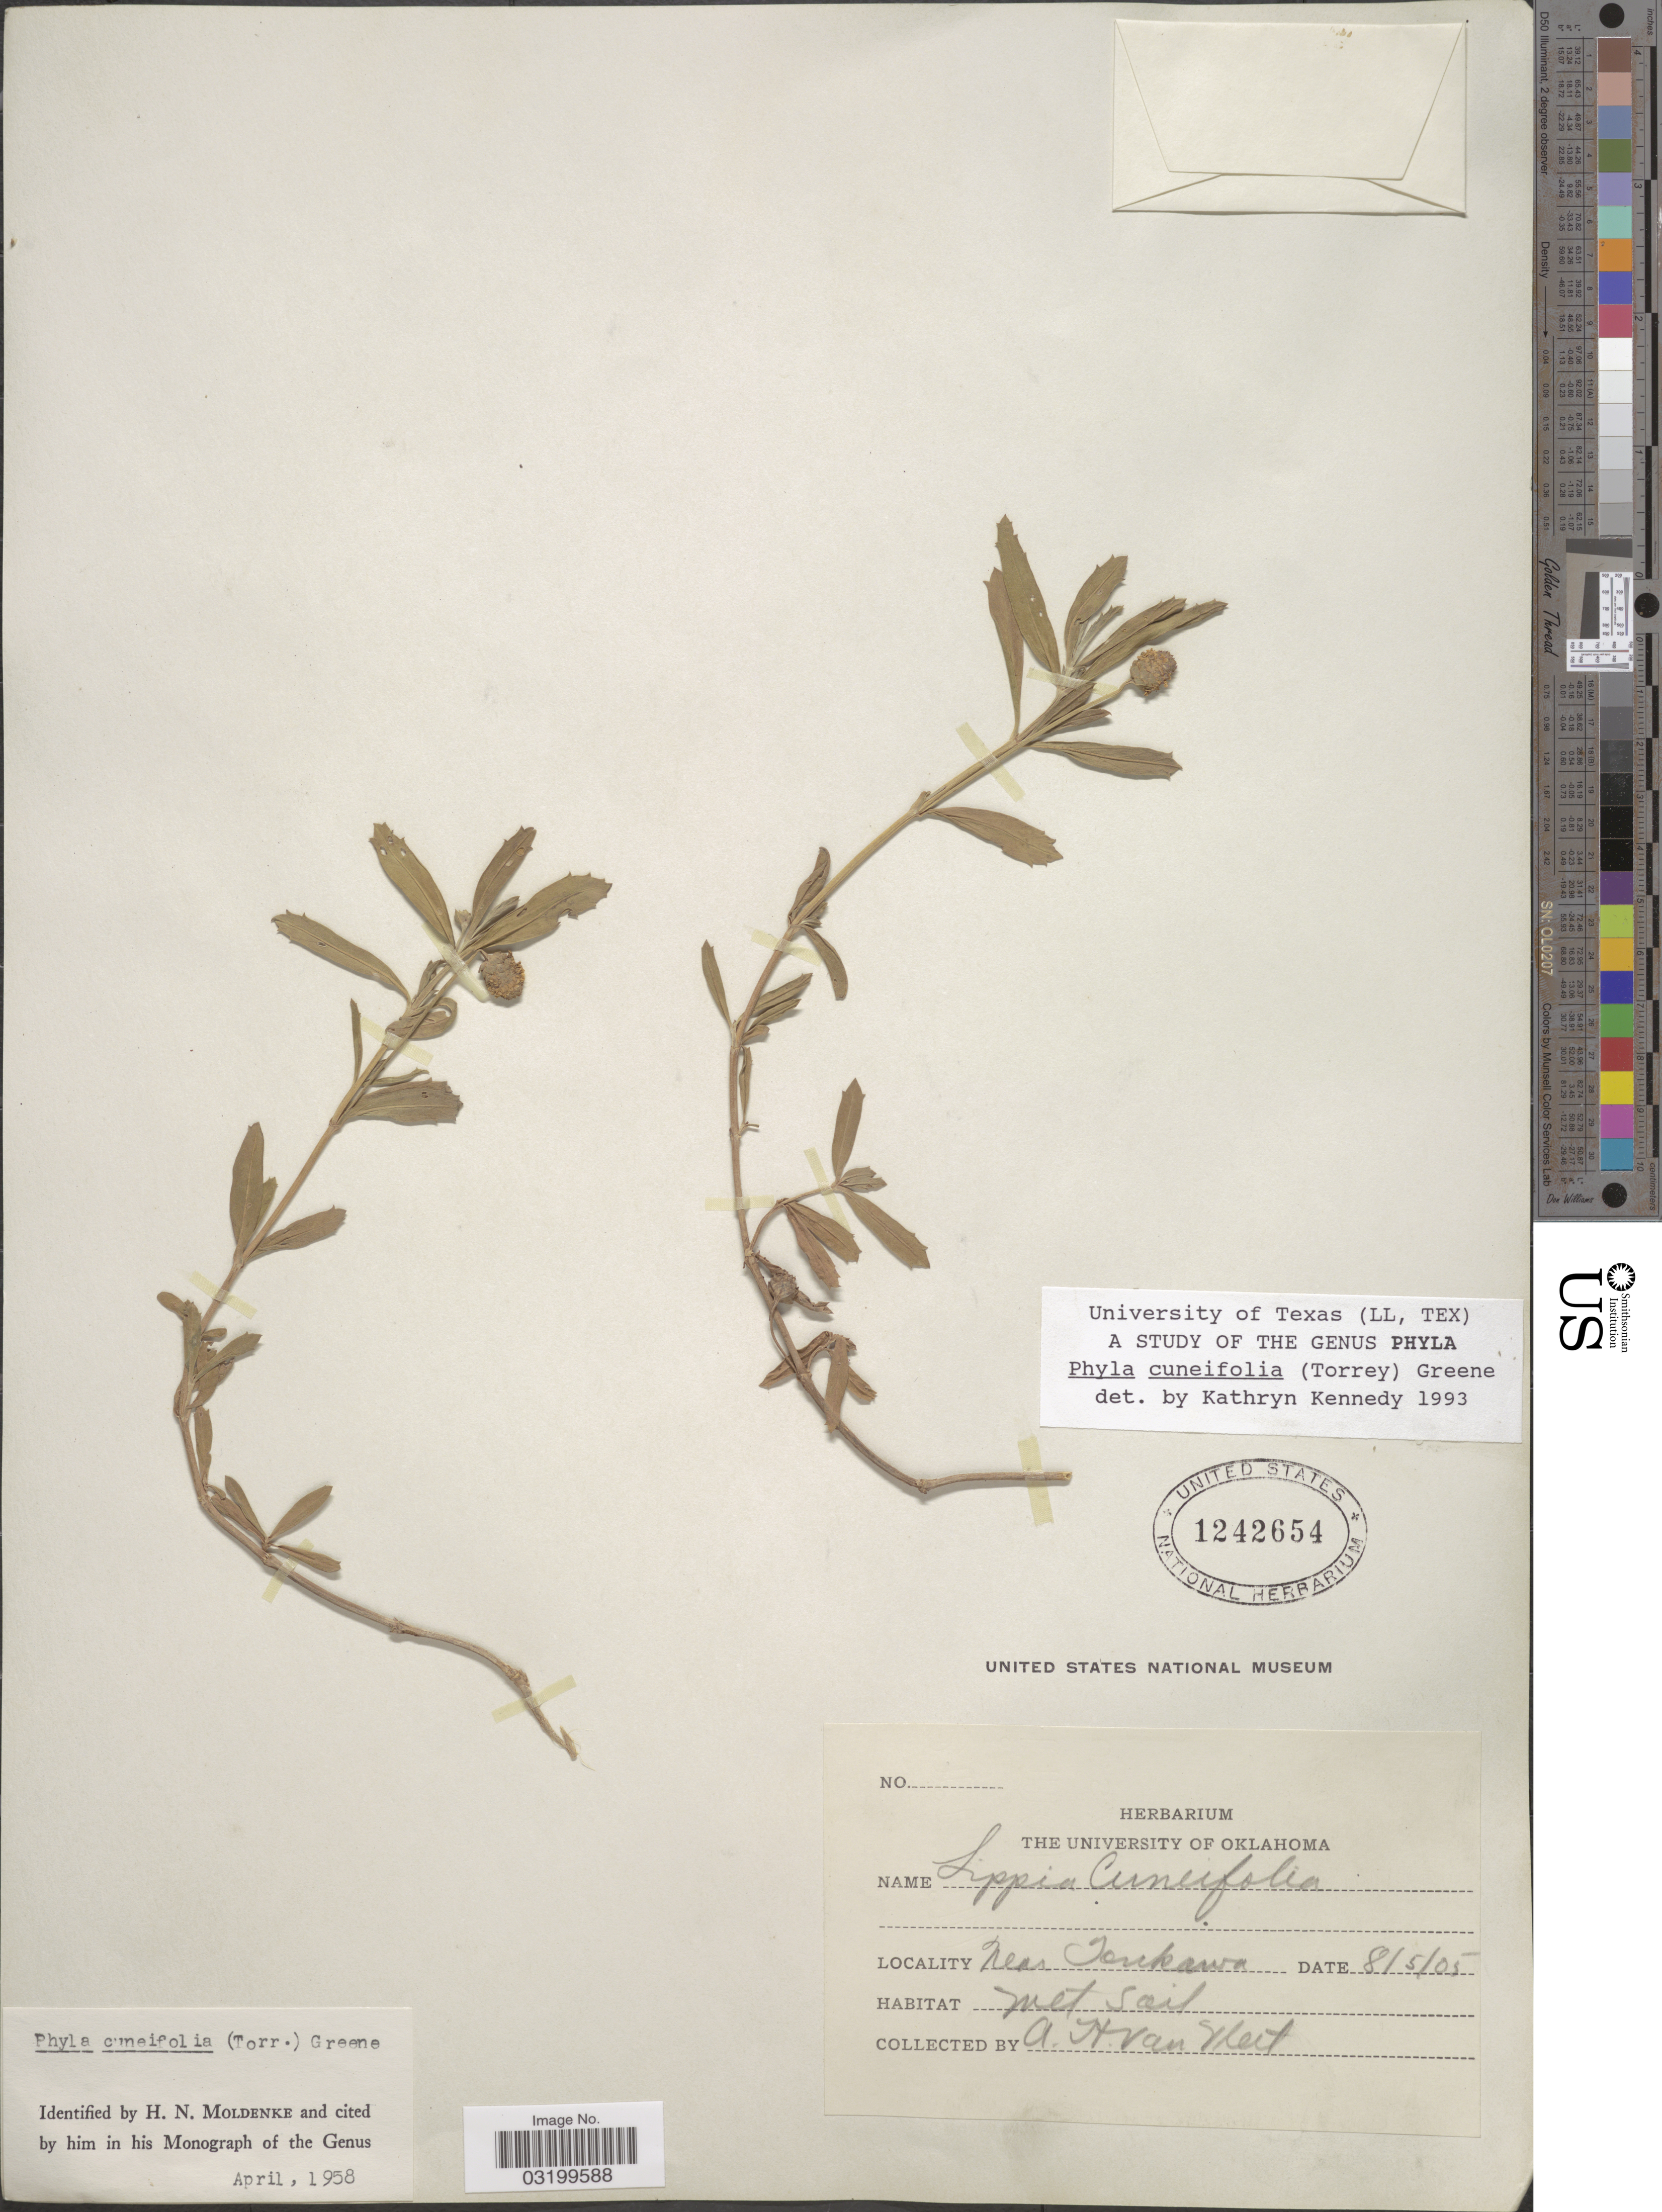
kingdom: Plantae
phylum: Tracheophyta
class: Magnoliopsida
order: Lamiales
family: Verbenaceae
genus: Phyla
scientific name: Phyla cuneifolia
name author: (Torr.) Greene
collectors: A. H. Van Vleet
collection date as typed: Transcribed d/m/y: 5/8/5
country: Japan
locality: Near Tenkawa.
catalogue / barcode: US 1242654